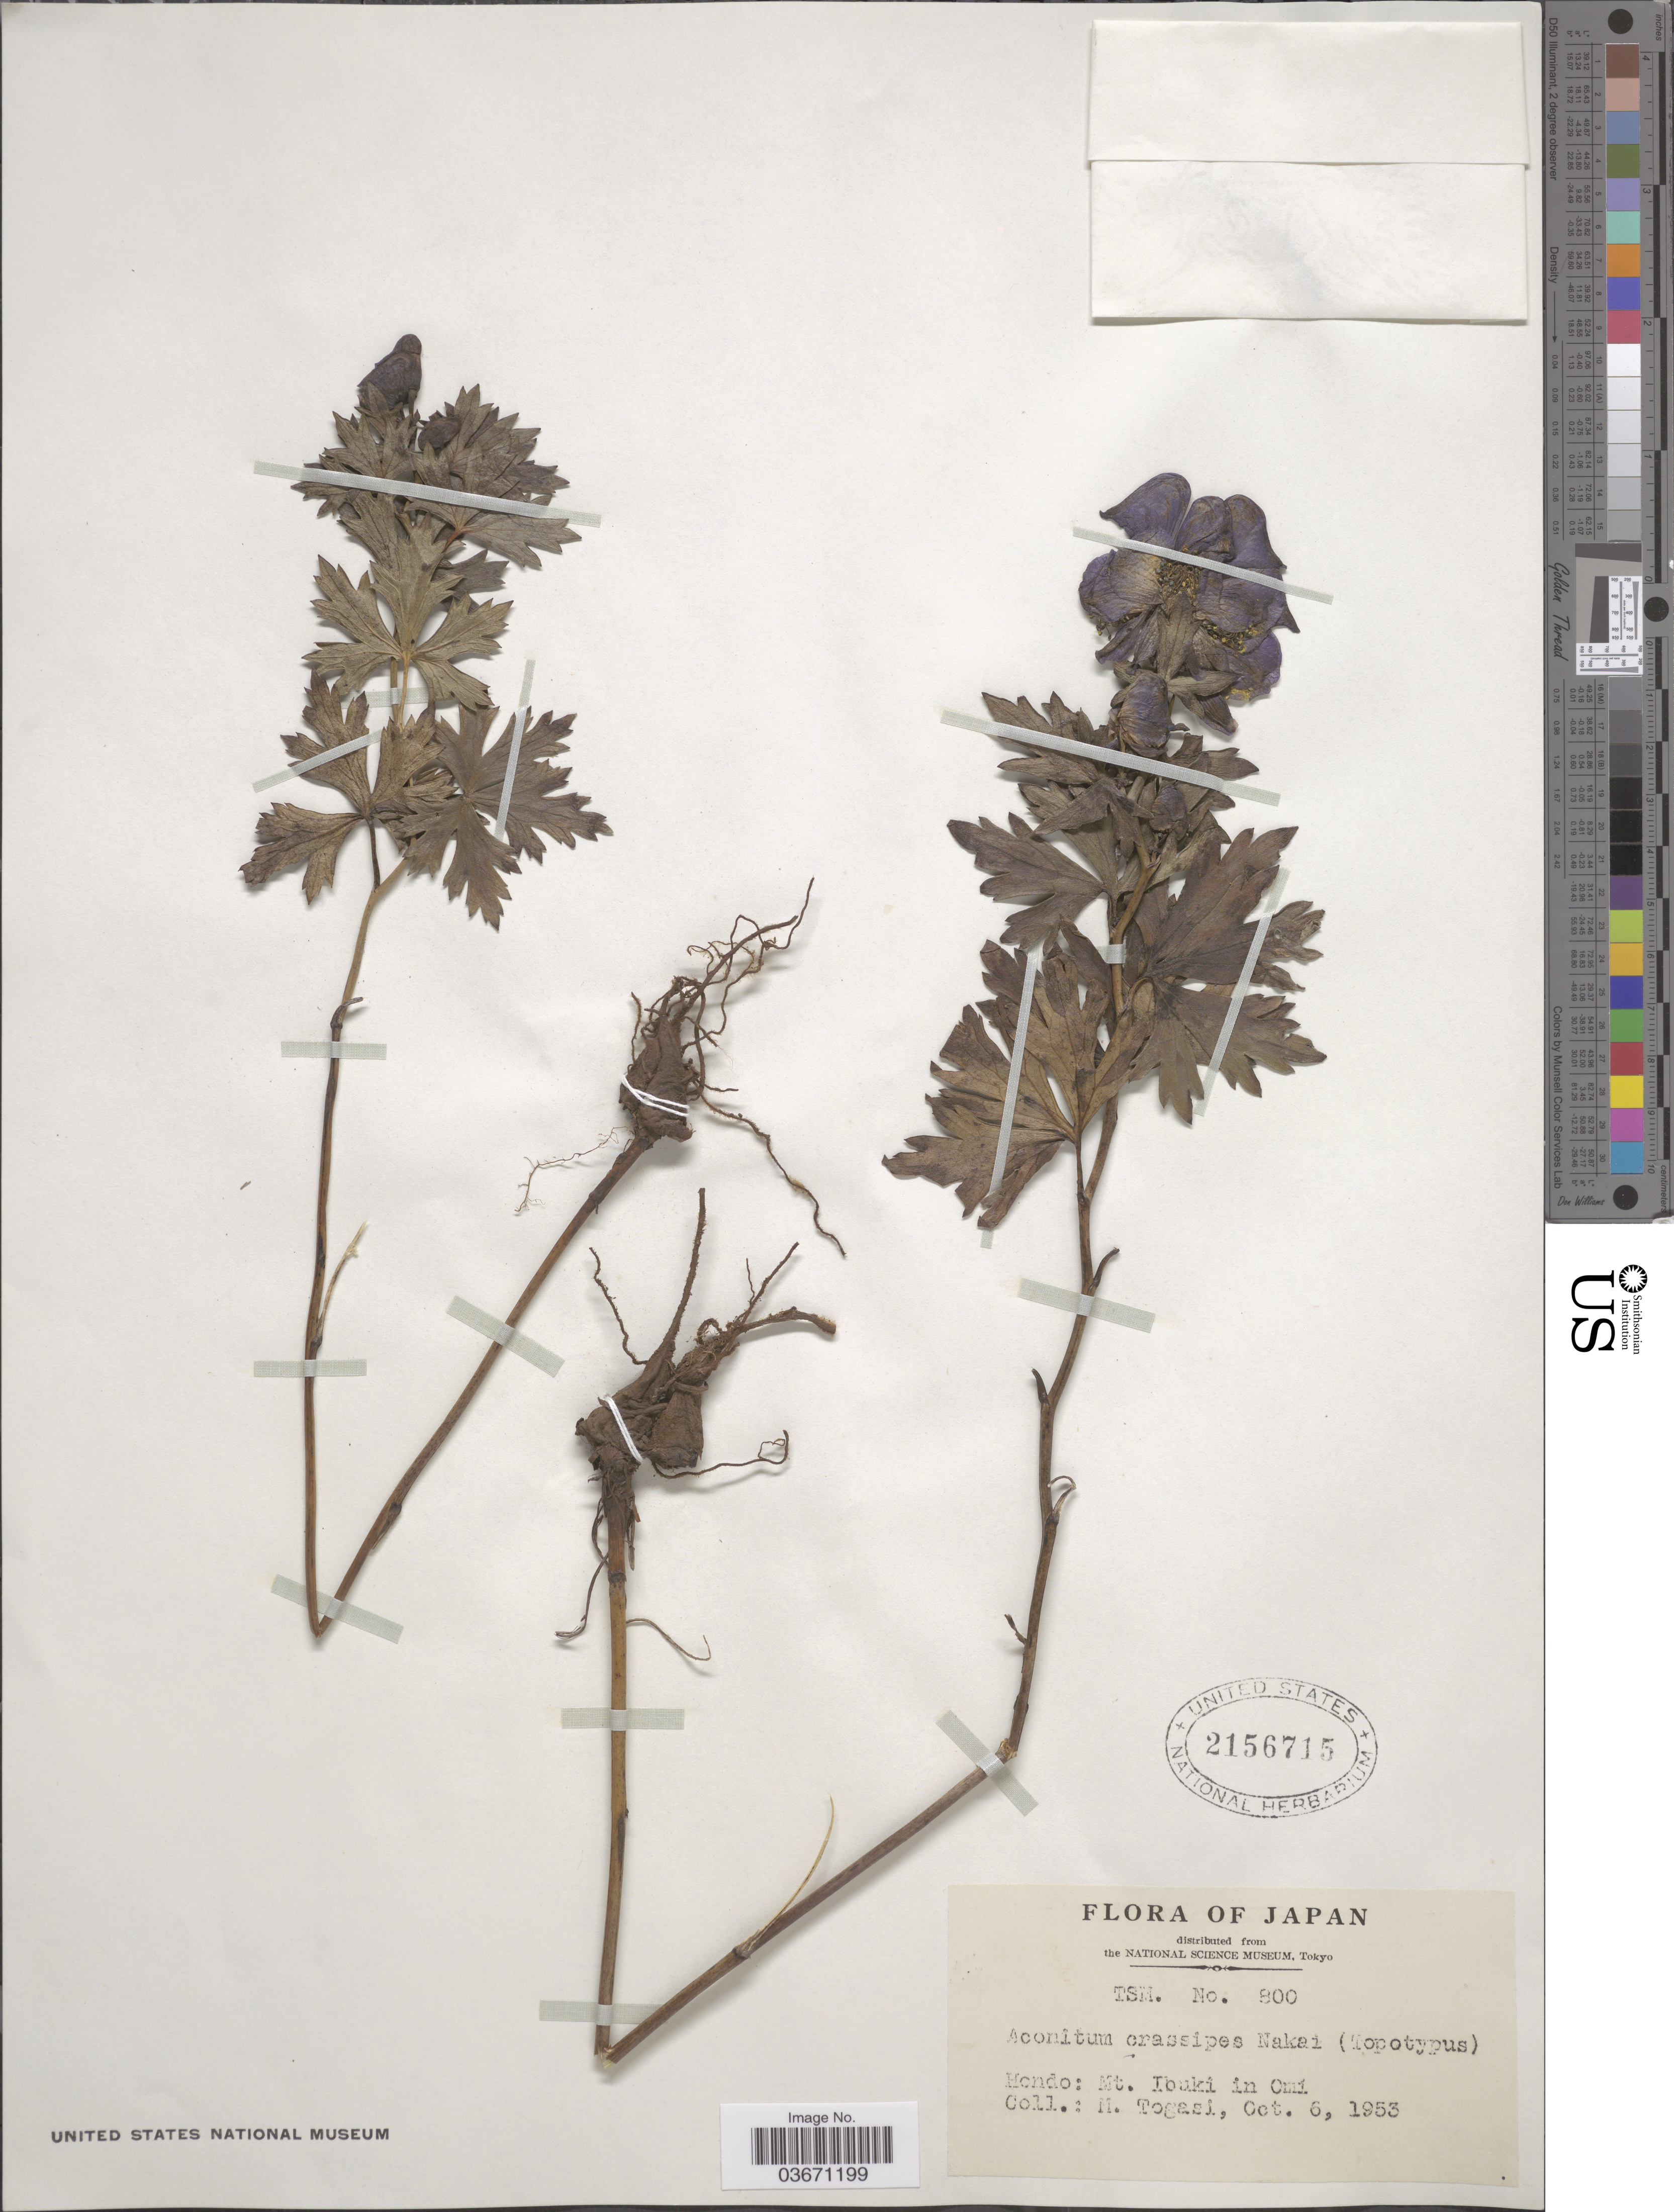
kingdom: Plantae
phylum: Tracheophyta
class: Magnoliopsida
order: Ranunculales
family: Ranunculaceae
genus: Aconitum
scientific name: Aconitum crassipes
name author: Nakai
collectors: M. Togasi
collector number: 800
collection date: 1953-10-06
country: Japan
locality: Hondo: Mt. Ibuki in Omi.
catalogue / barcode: US 2156715